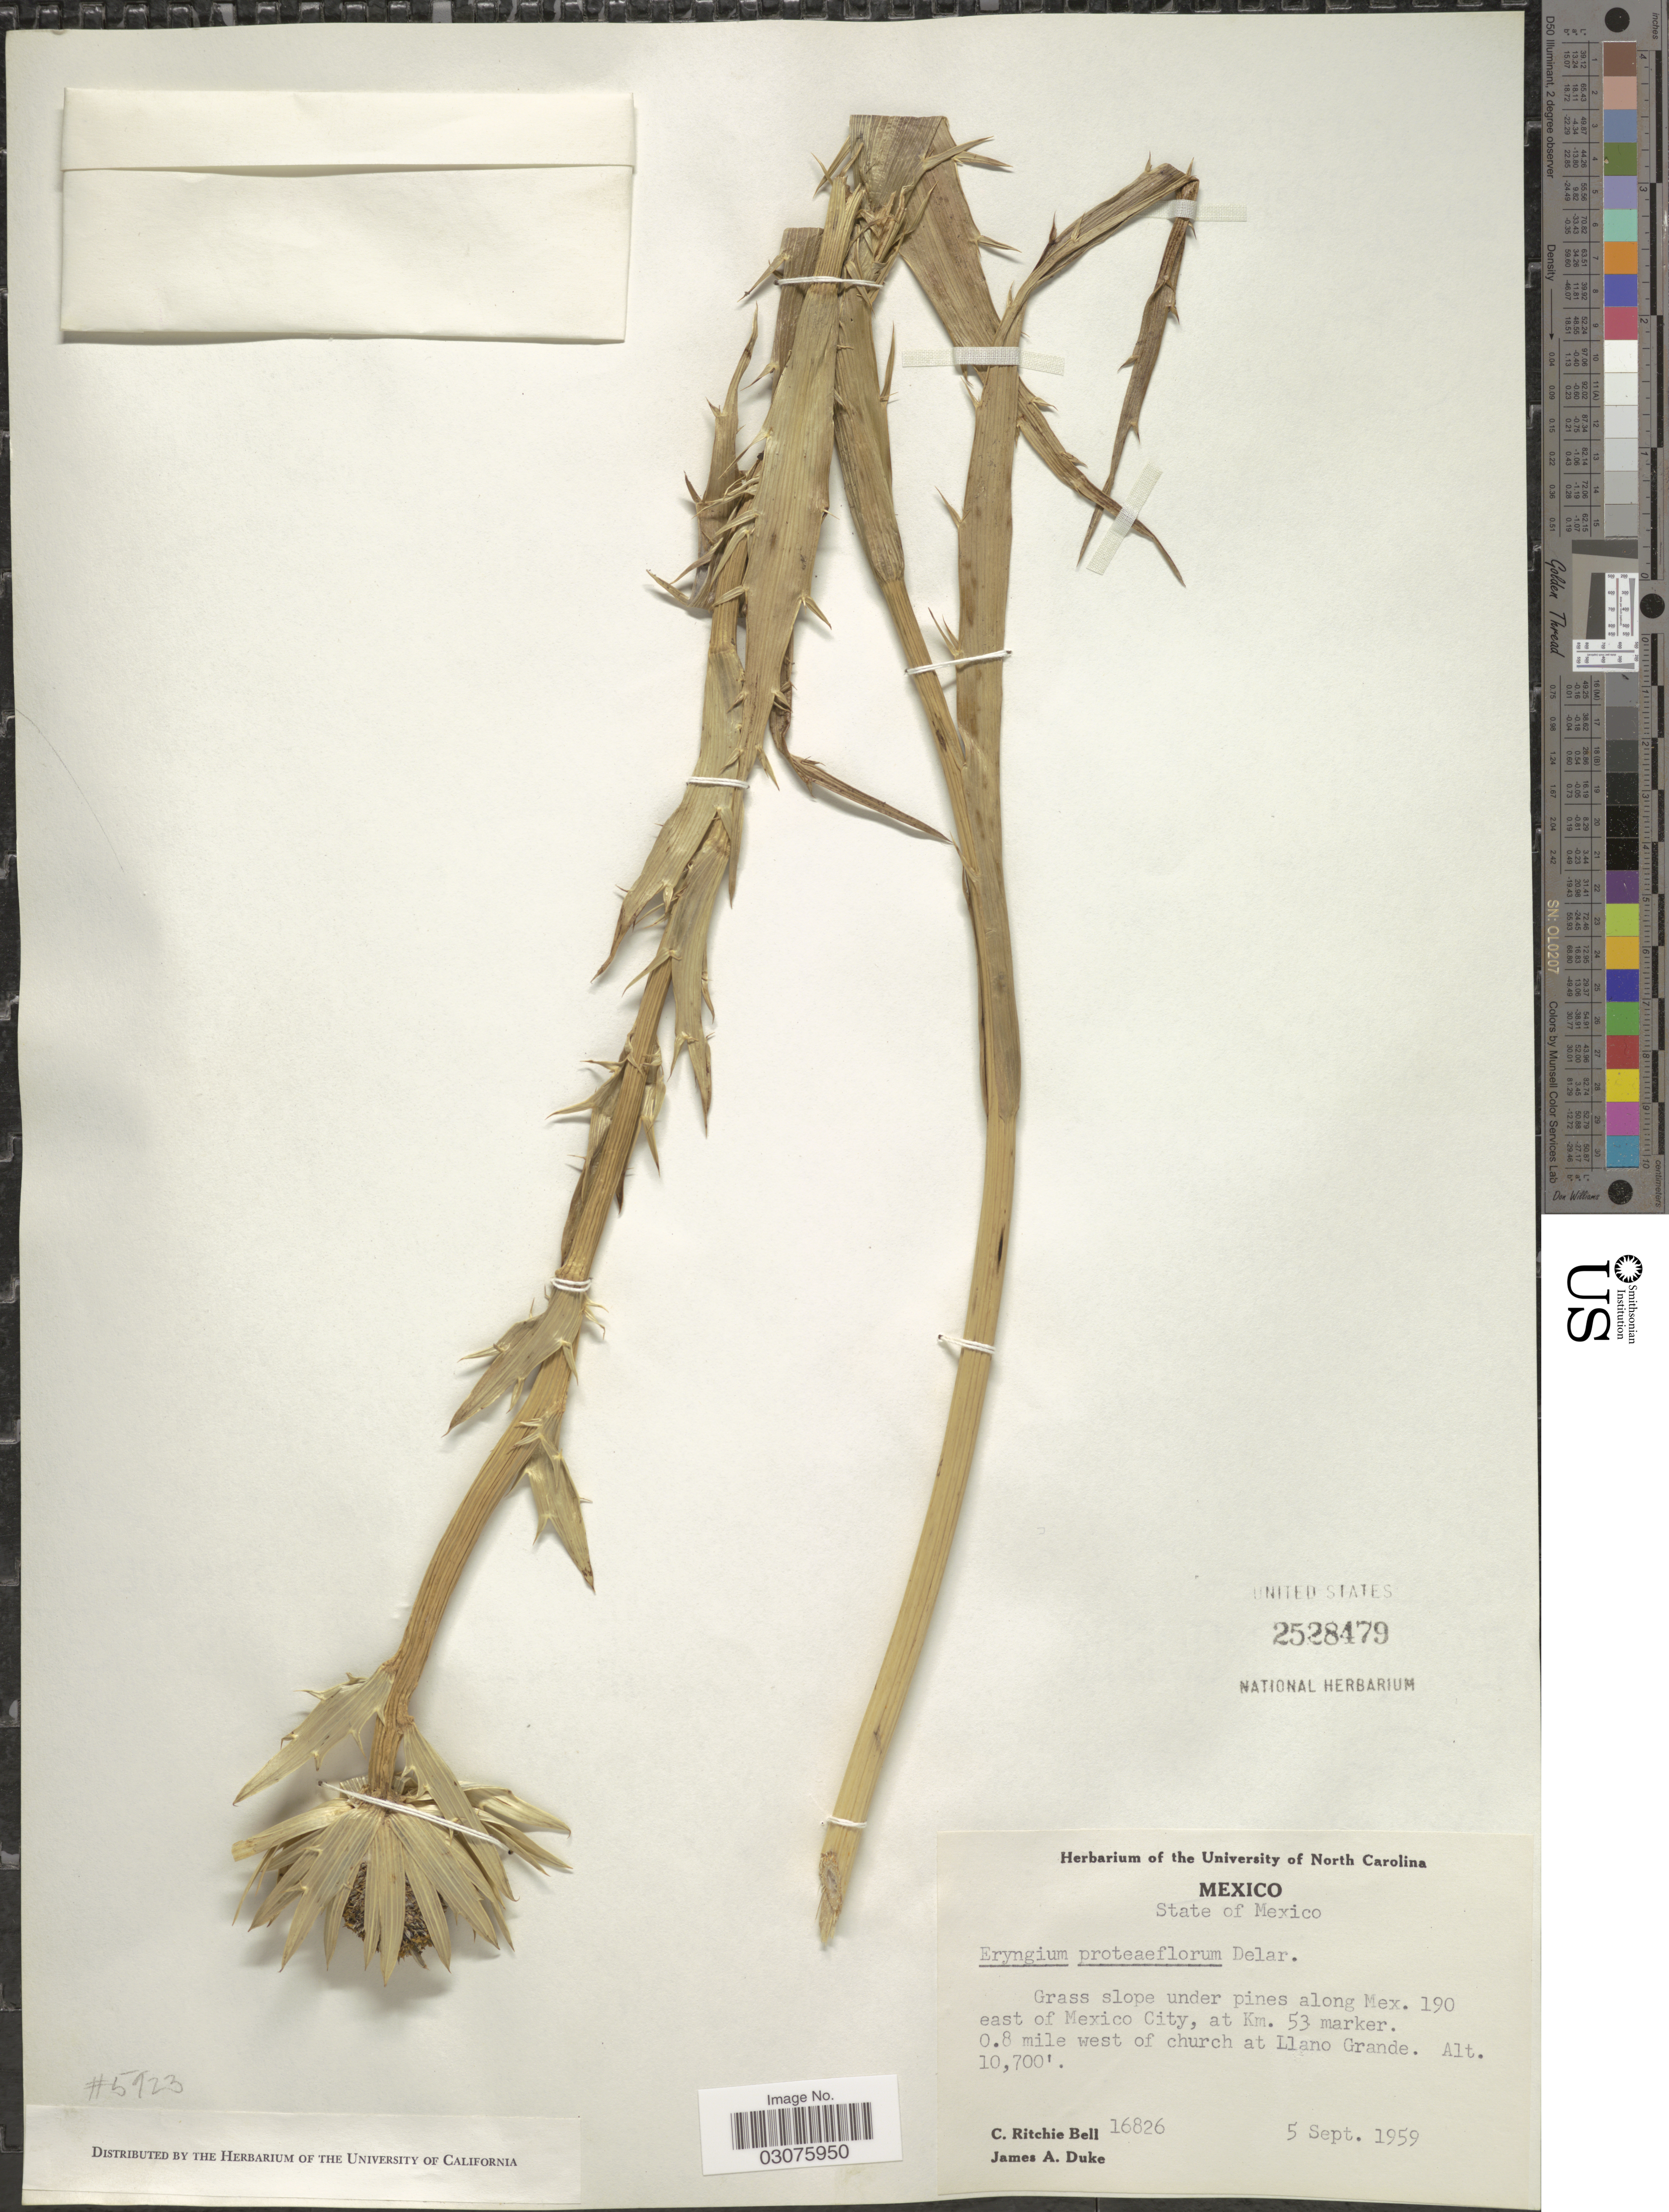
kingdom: Plantae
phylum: Tracheophyta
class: Magnoliopsida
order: Apiales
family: Apiaceae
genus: Eryngium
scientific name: Eryngium proteiflorum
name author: F. Delaroche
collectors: C. R. Bell & J. A. Duke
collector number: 16826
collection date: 1959-09-05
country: Mexico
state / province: México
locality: State of Mexico. Grass slopes under pines along Mex. 190 east of Mexico City, at Km. 53 marker. 0.8 mile west of church at Llano Grande.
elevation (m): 3261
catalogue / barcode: US 2528479